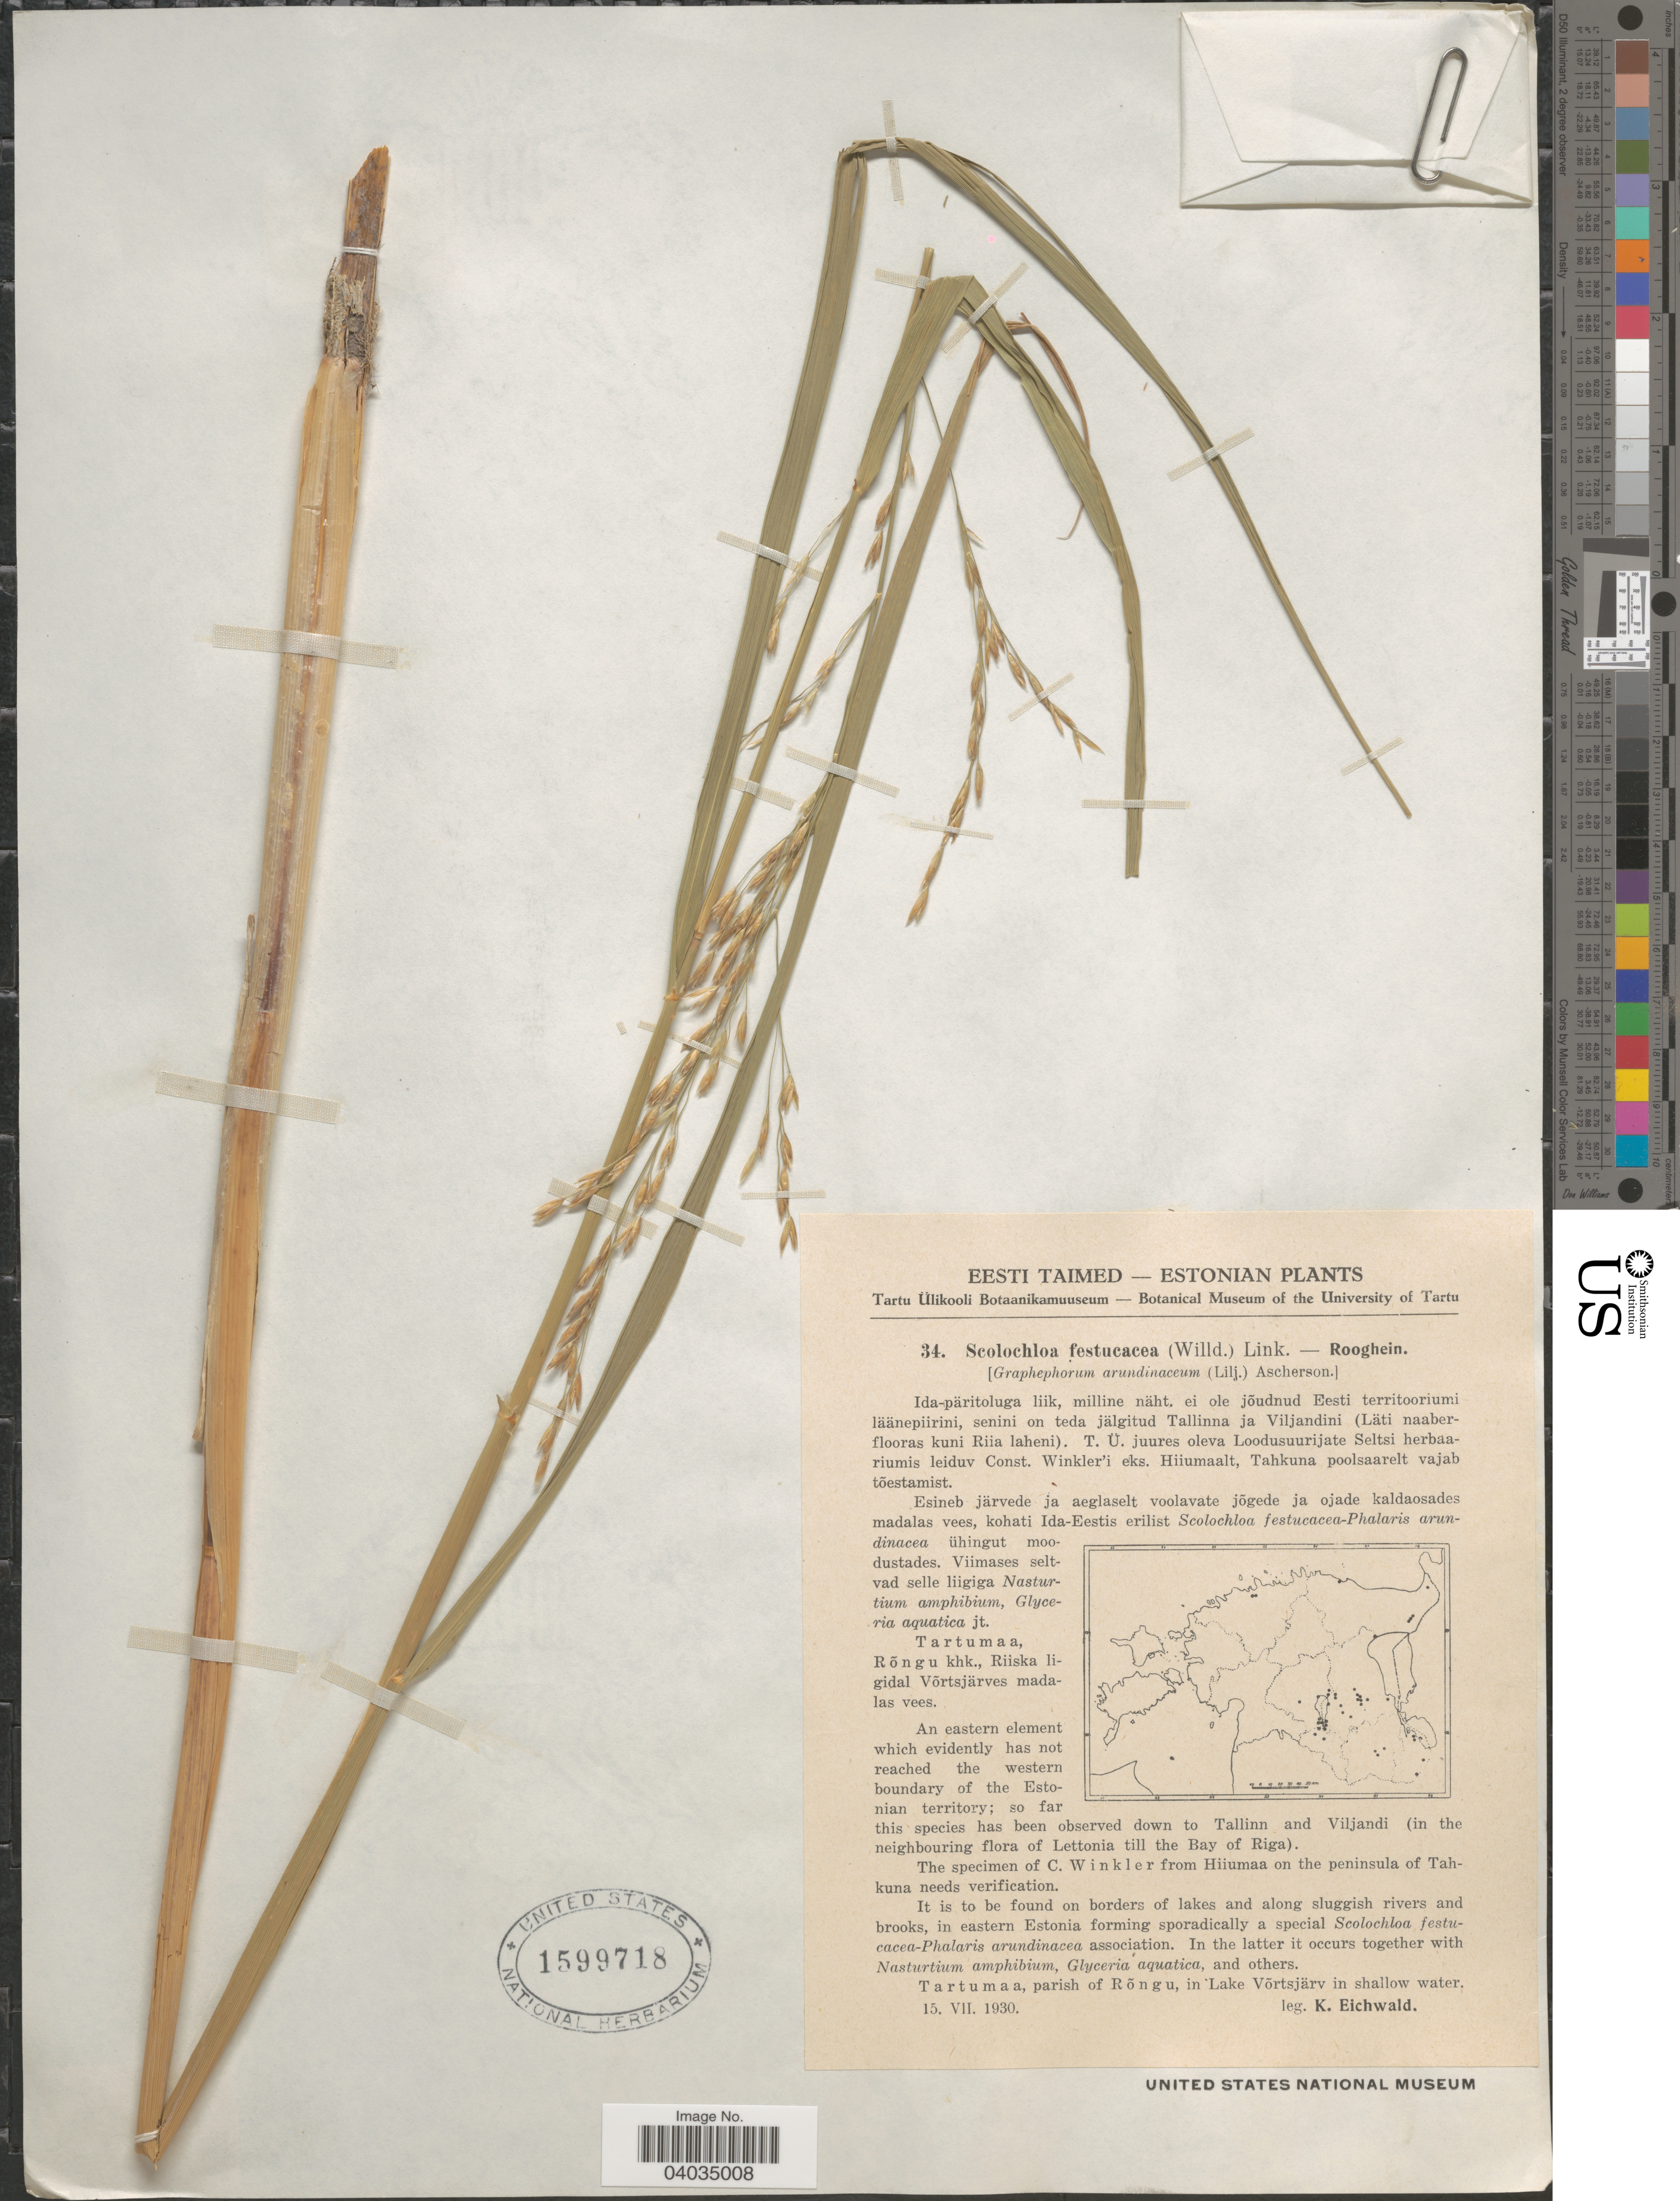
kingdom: Plantae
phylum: Tracheophyta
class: Liliopsida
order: Poales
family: Poaceae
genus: Scolochloa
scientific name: Scolochloa festucacea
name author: (Willd.) Link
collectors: K. Eichwald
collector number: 34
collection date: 1930-07-15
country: Estonia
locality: Tartumaa, parish of Rõngu, in Lake Võrtsjärv in shallow water.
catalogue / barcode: US 1599718